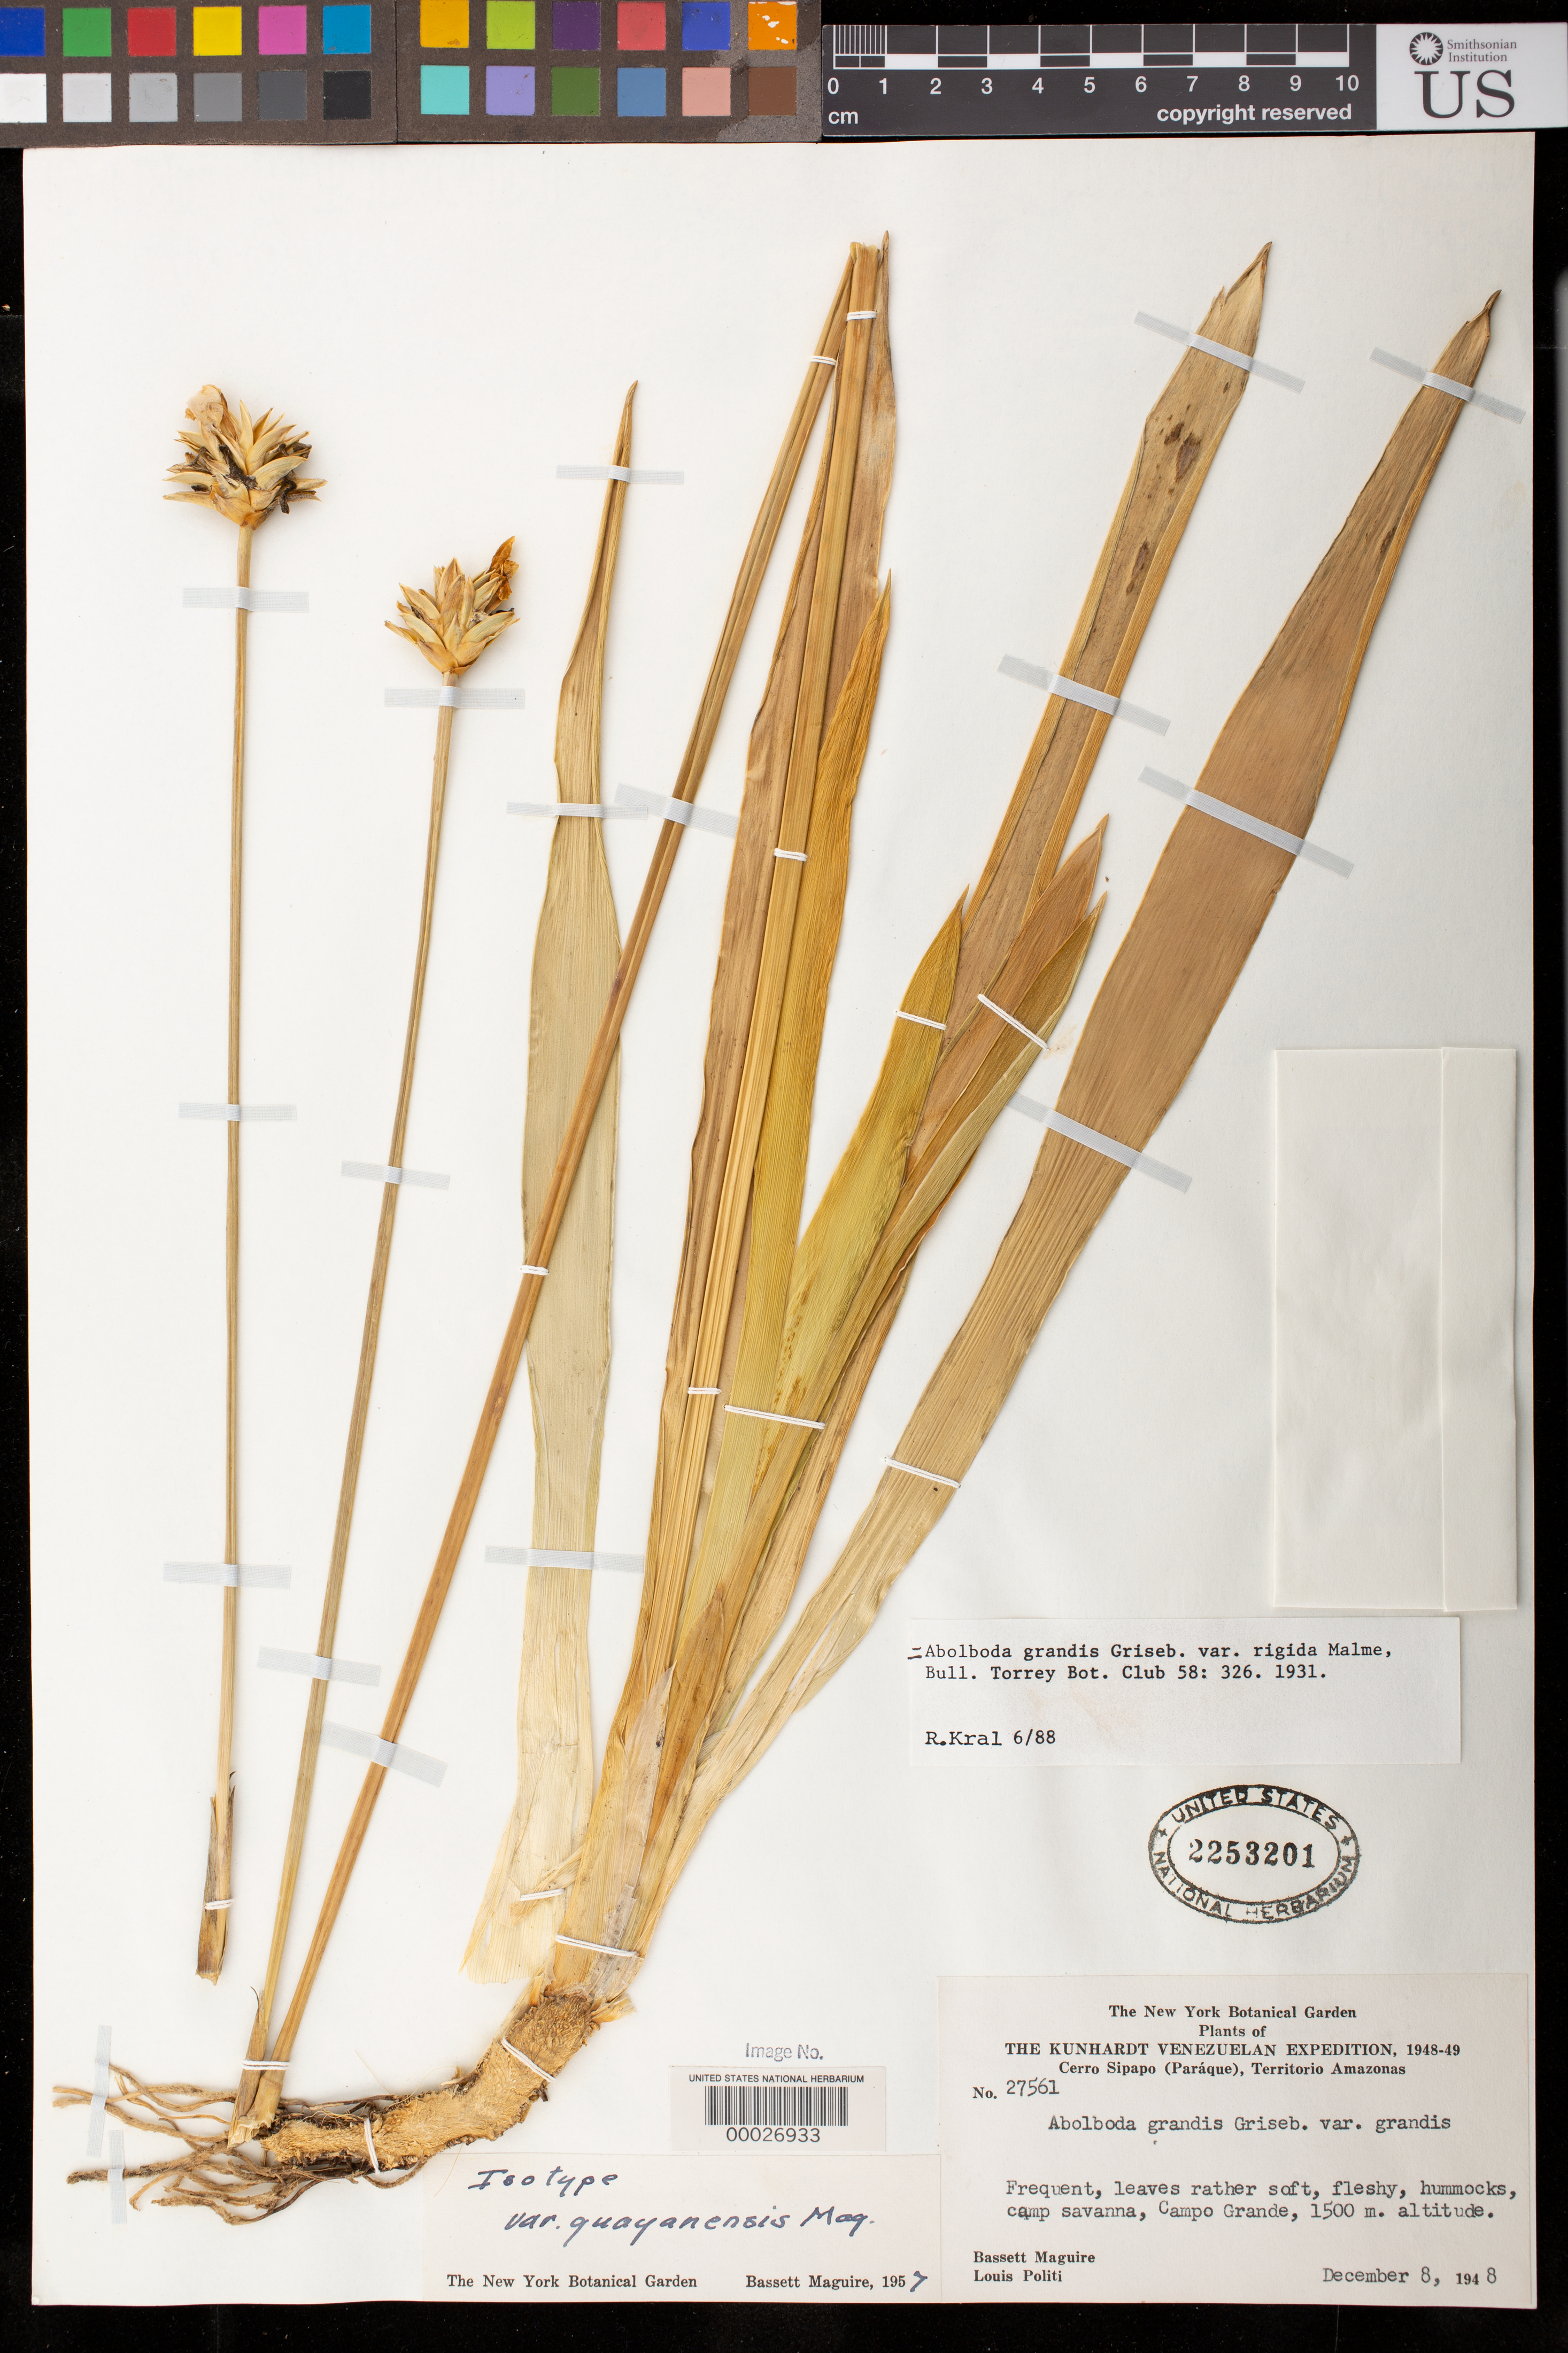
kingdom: Plantae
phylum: Tracheophyta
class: Liliopsida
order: Poales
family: Xyridaceae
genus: Abolboda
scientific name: Abolboda grandis var. guayanensis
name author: Maguire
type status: Isotype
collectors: B. Maguire & L. Politi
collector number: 27561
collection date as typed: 08 Dec 1948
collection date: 1948-12-08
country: Venezuela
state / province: Amazonas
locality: Campo grande.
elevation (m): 1500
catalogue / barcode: US 2253201